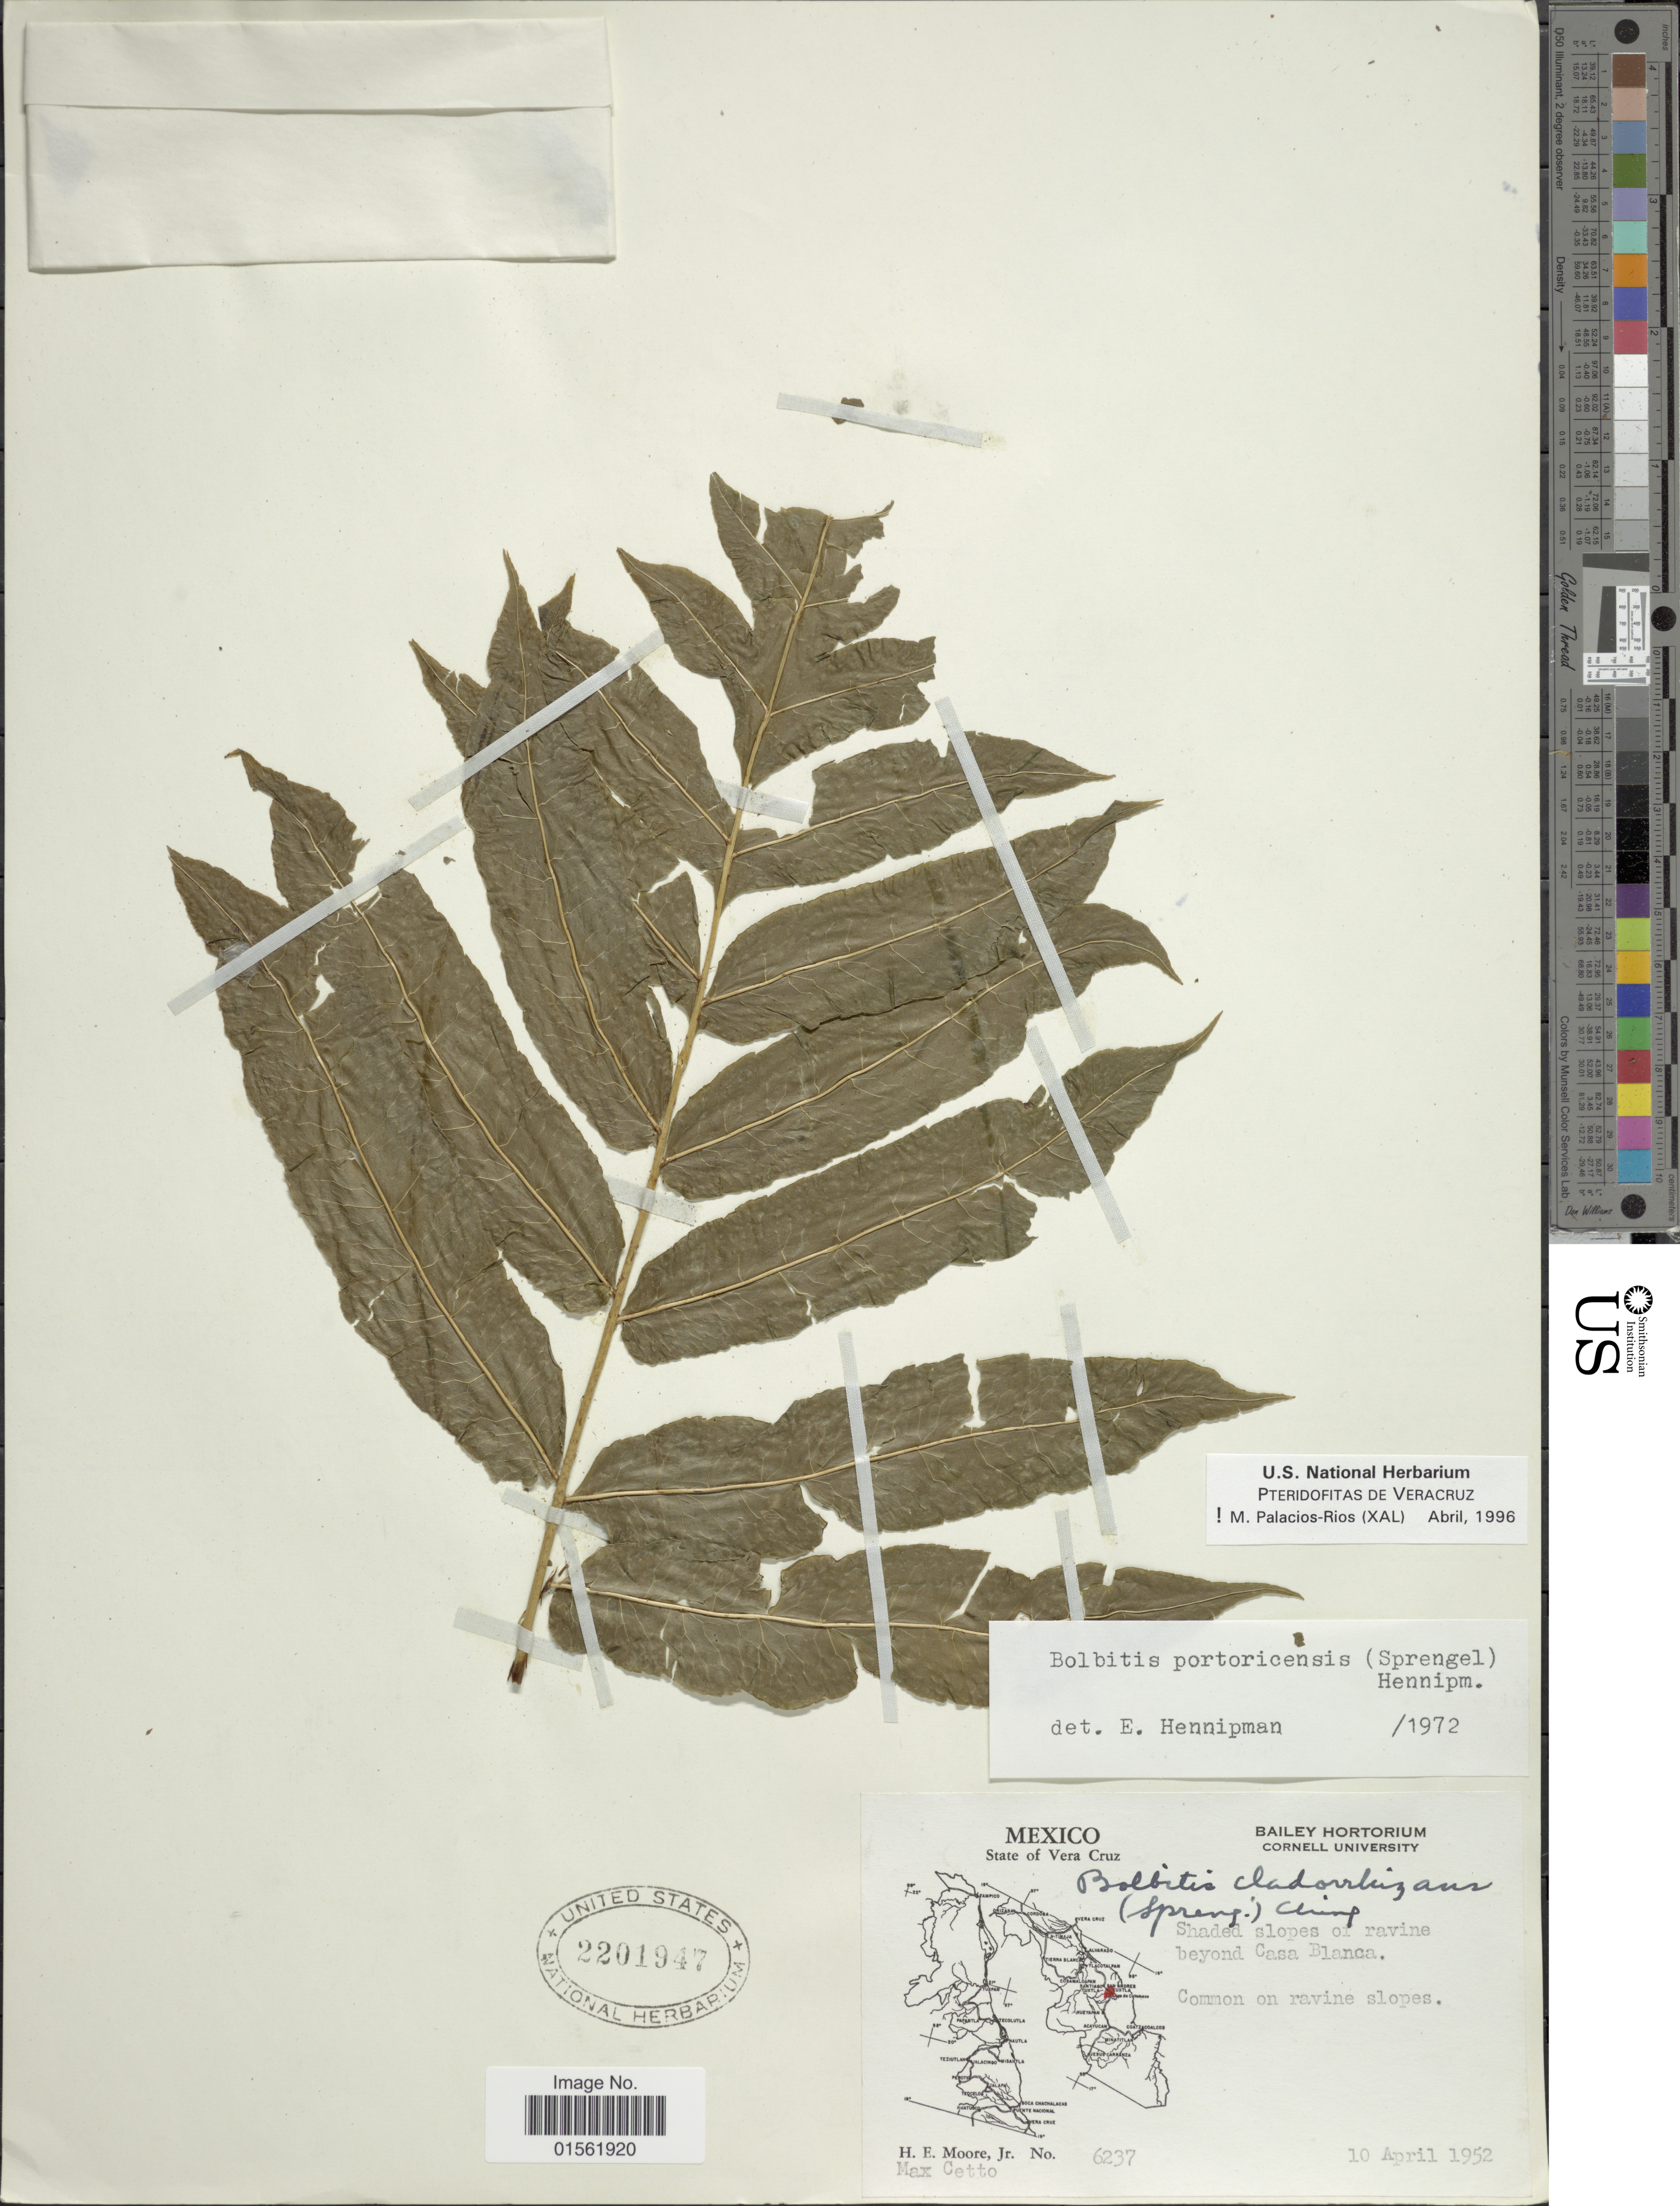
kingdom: Plantae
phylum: Tracheophyta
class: Polypodiopsida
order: Polypodiales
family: Dryopteridaceae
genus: Bolbitis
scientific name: Bolbitis portoricensis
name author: (Spreng.) Hennipman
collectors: H. Moore & M. Cetto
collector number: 6237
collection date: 1952-04-10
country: Mexico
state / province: Veracruz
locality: Vera Cruz. Shaded slopes of ravine beyond Casa Blanca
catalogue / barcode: US 2201947